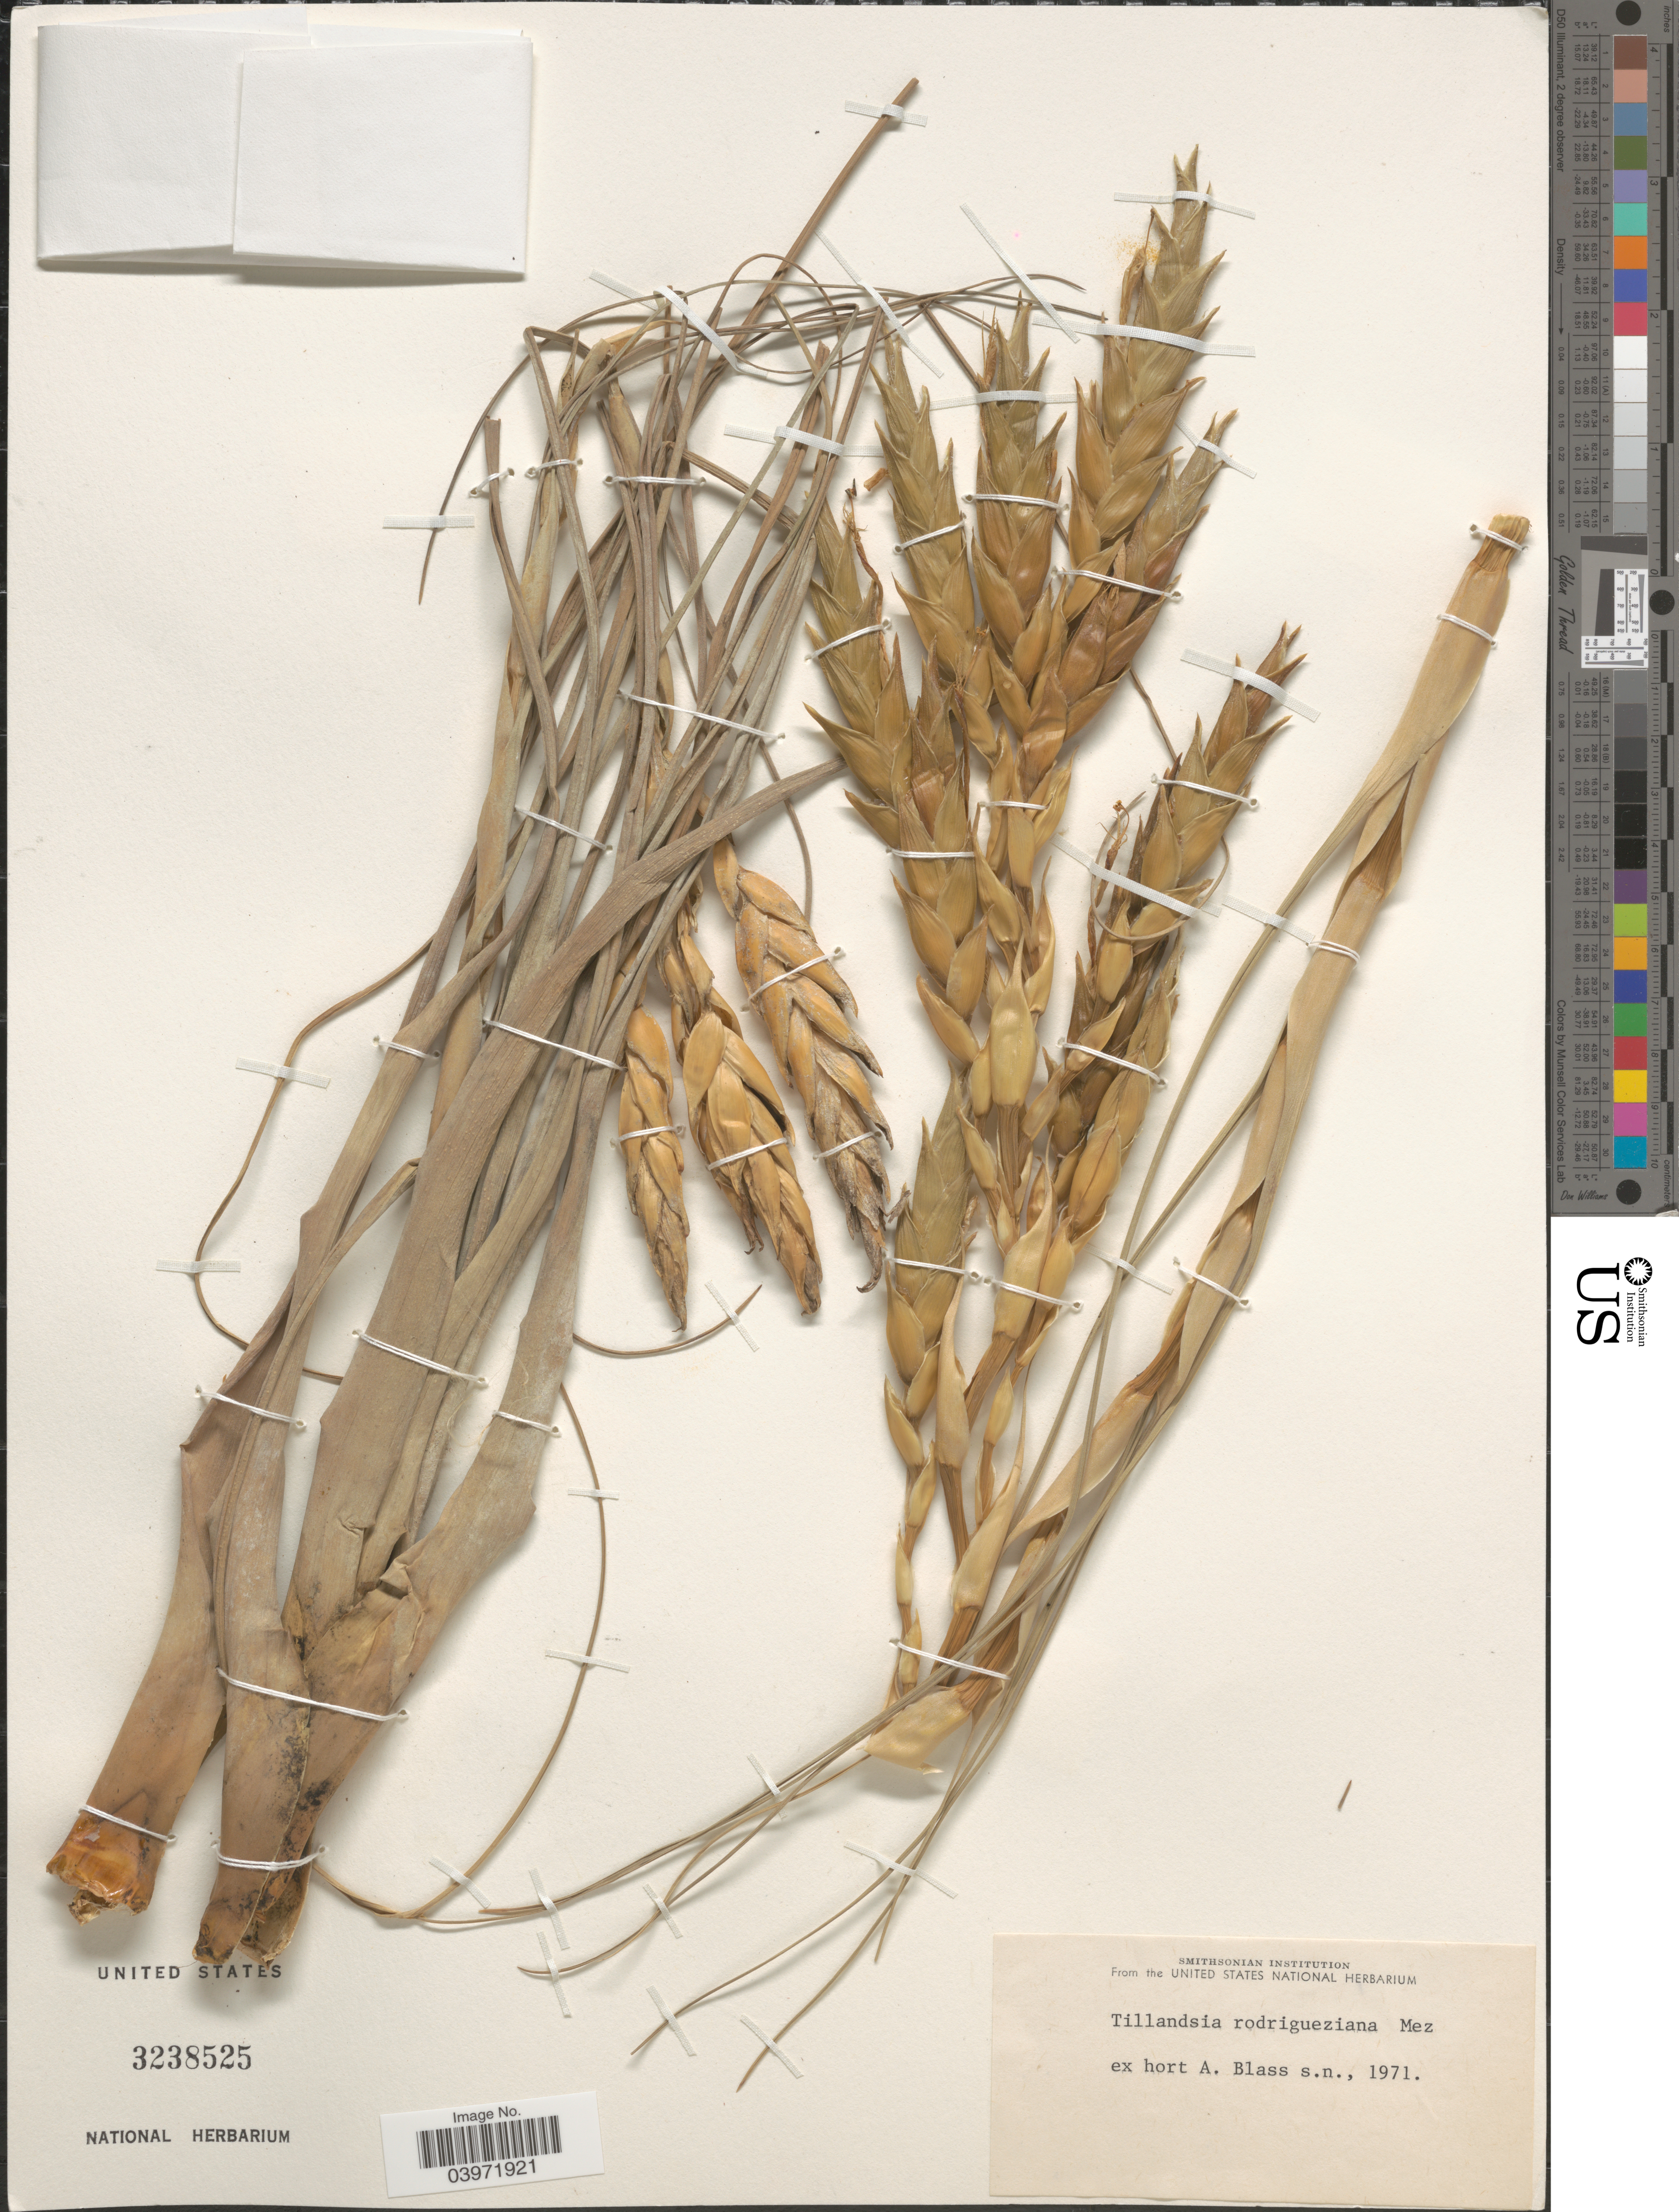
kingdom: Plantae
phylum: Tracheophyta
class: Liliopsida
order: Poales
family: Bromeliaceae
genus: Tillandsia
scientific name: Tillandsia rodrigueziana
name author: Mez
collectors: Ex hort A. Blass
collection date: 1971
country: United States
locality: United States National Herbarium. [unsure placement]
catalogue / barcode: US 3238525